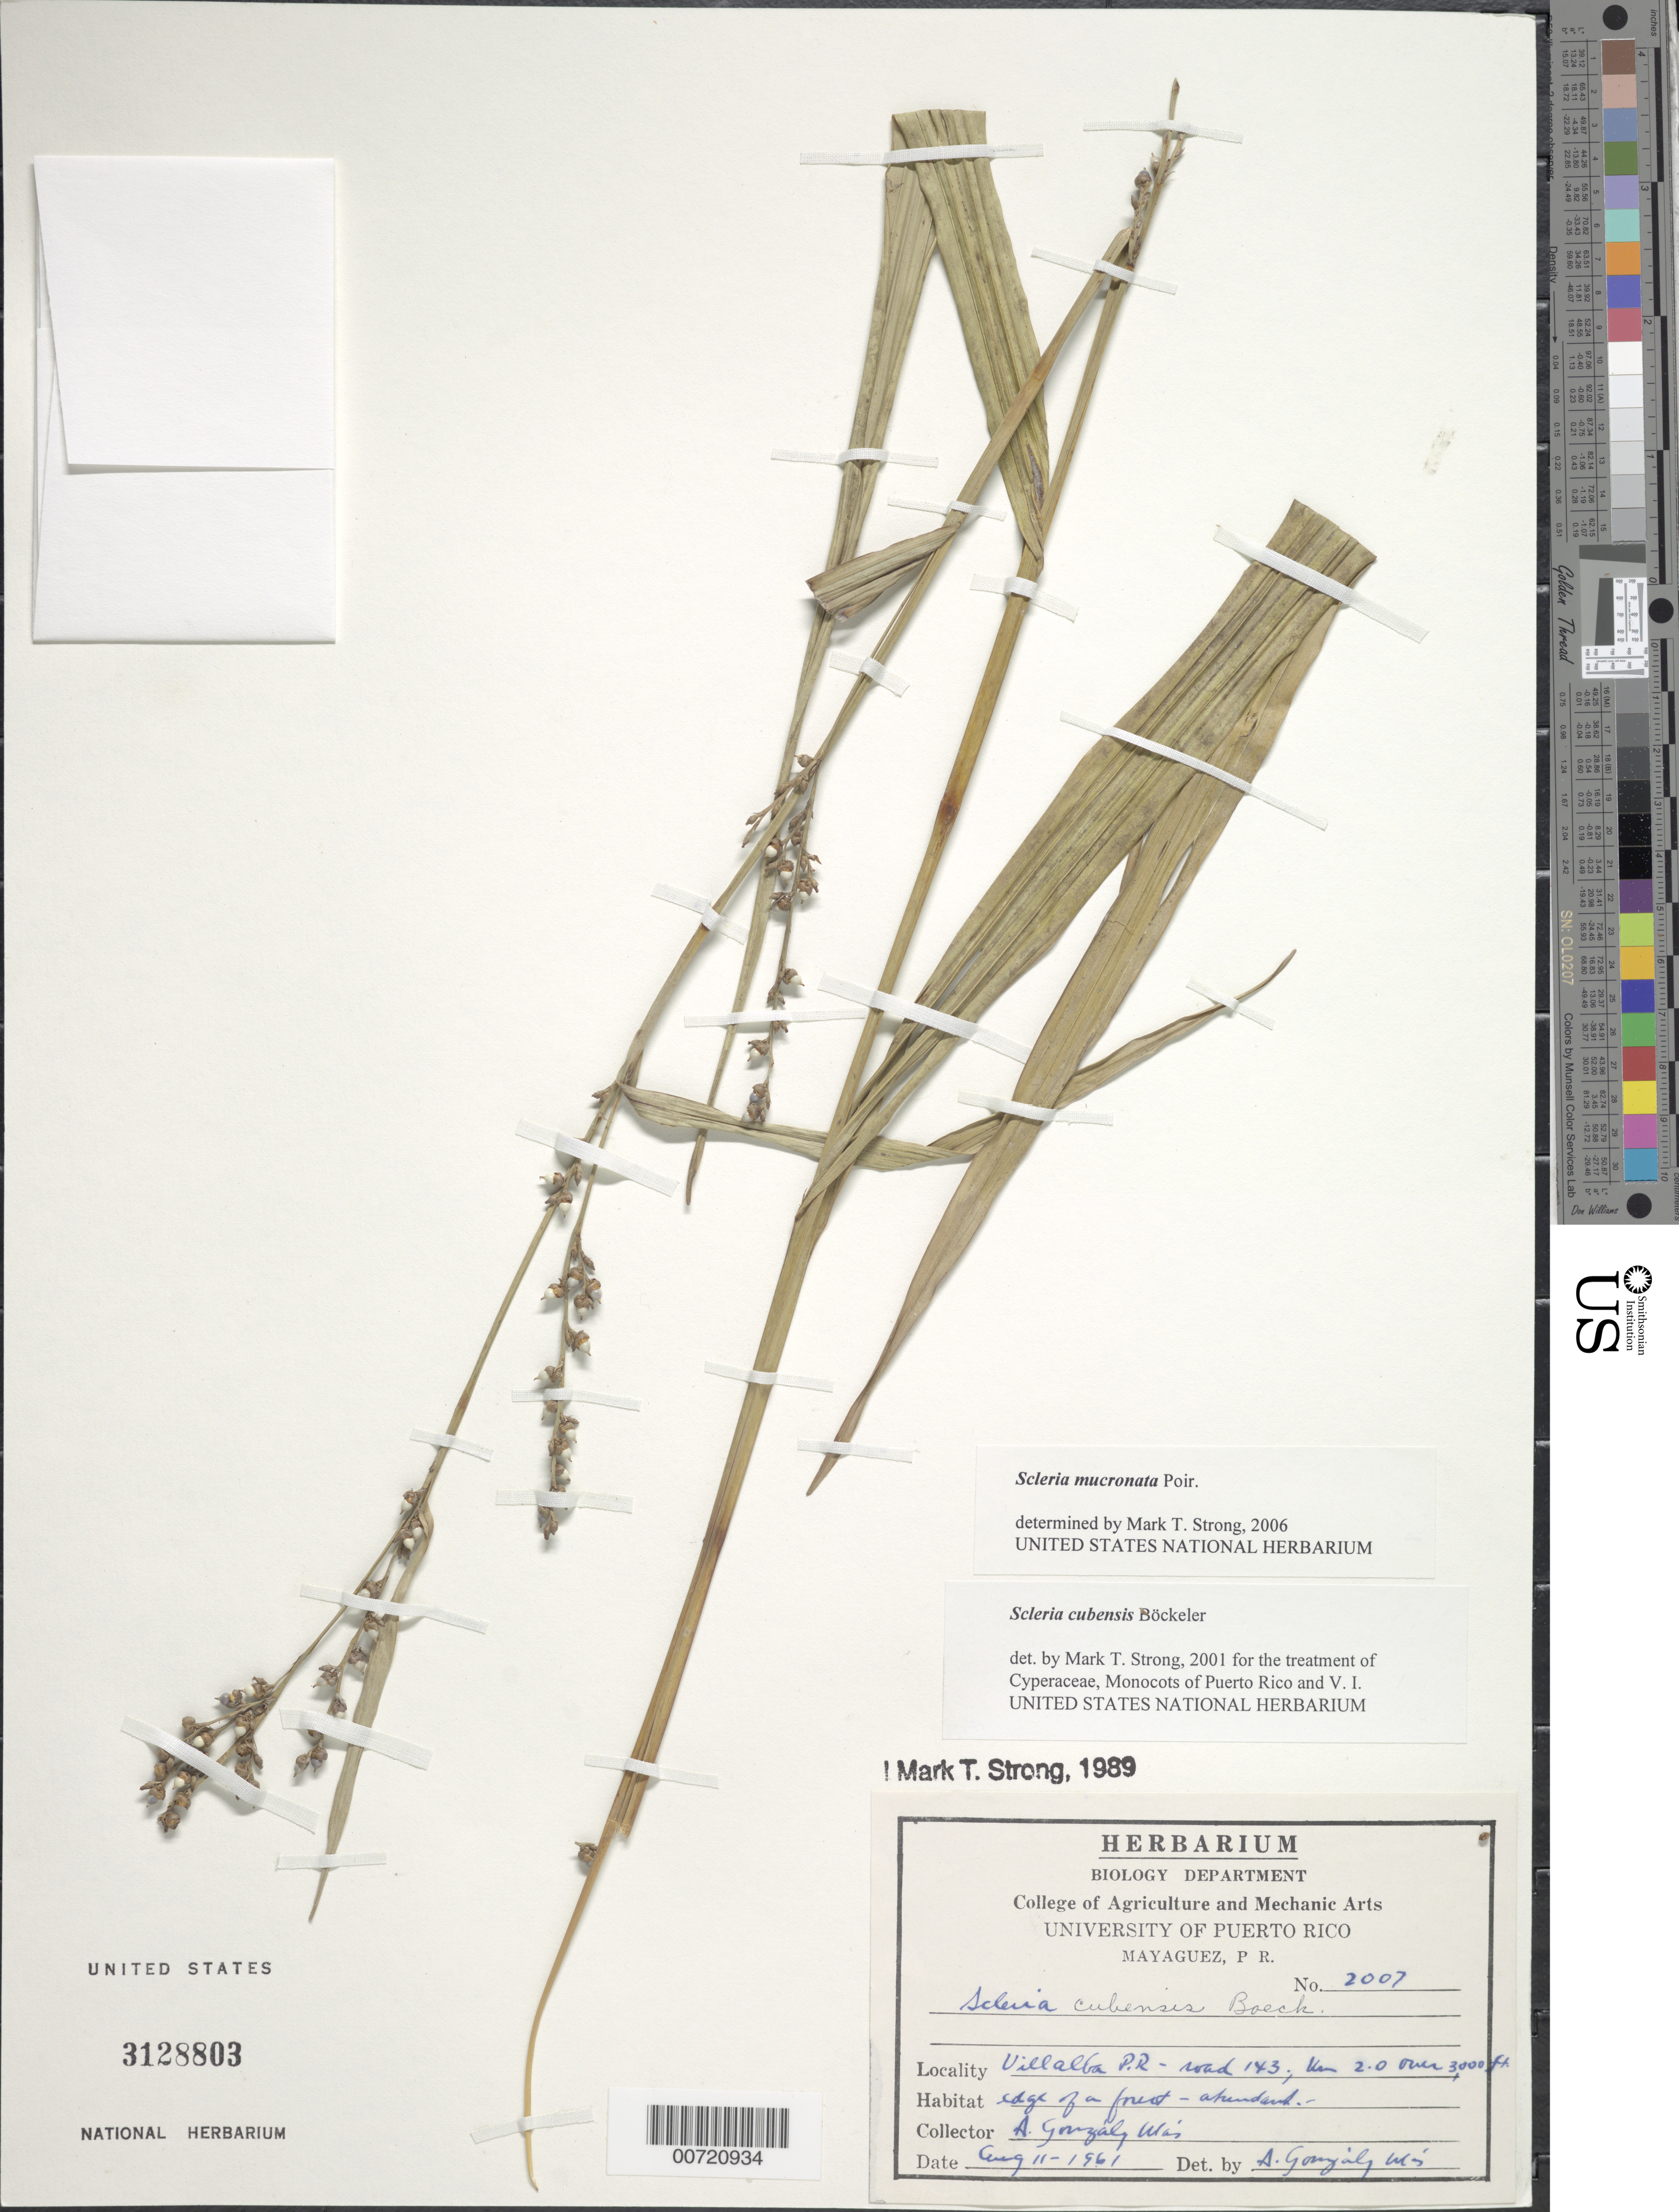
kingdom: Plantae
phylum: Tracheophyta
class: Liliopsida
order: Poales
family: Cyperaceae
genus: Scleria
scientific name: Scleria mucronata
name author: Poir.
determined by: Strong, M. T., (US), Smithsonian Institution - National Museum of Natural History (UNITED STATES)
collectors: A. González Más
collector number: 2007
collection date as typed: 11 Aug 1961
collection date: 1961-08-11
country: Puerto Rico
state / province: Villalba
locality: Villalba: Rd. 143, km 2.0.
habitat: Edge of a forest.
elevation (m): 914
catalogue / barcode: US 3128803